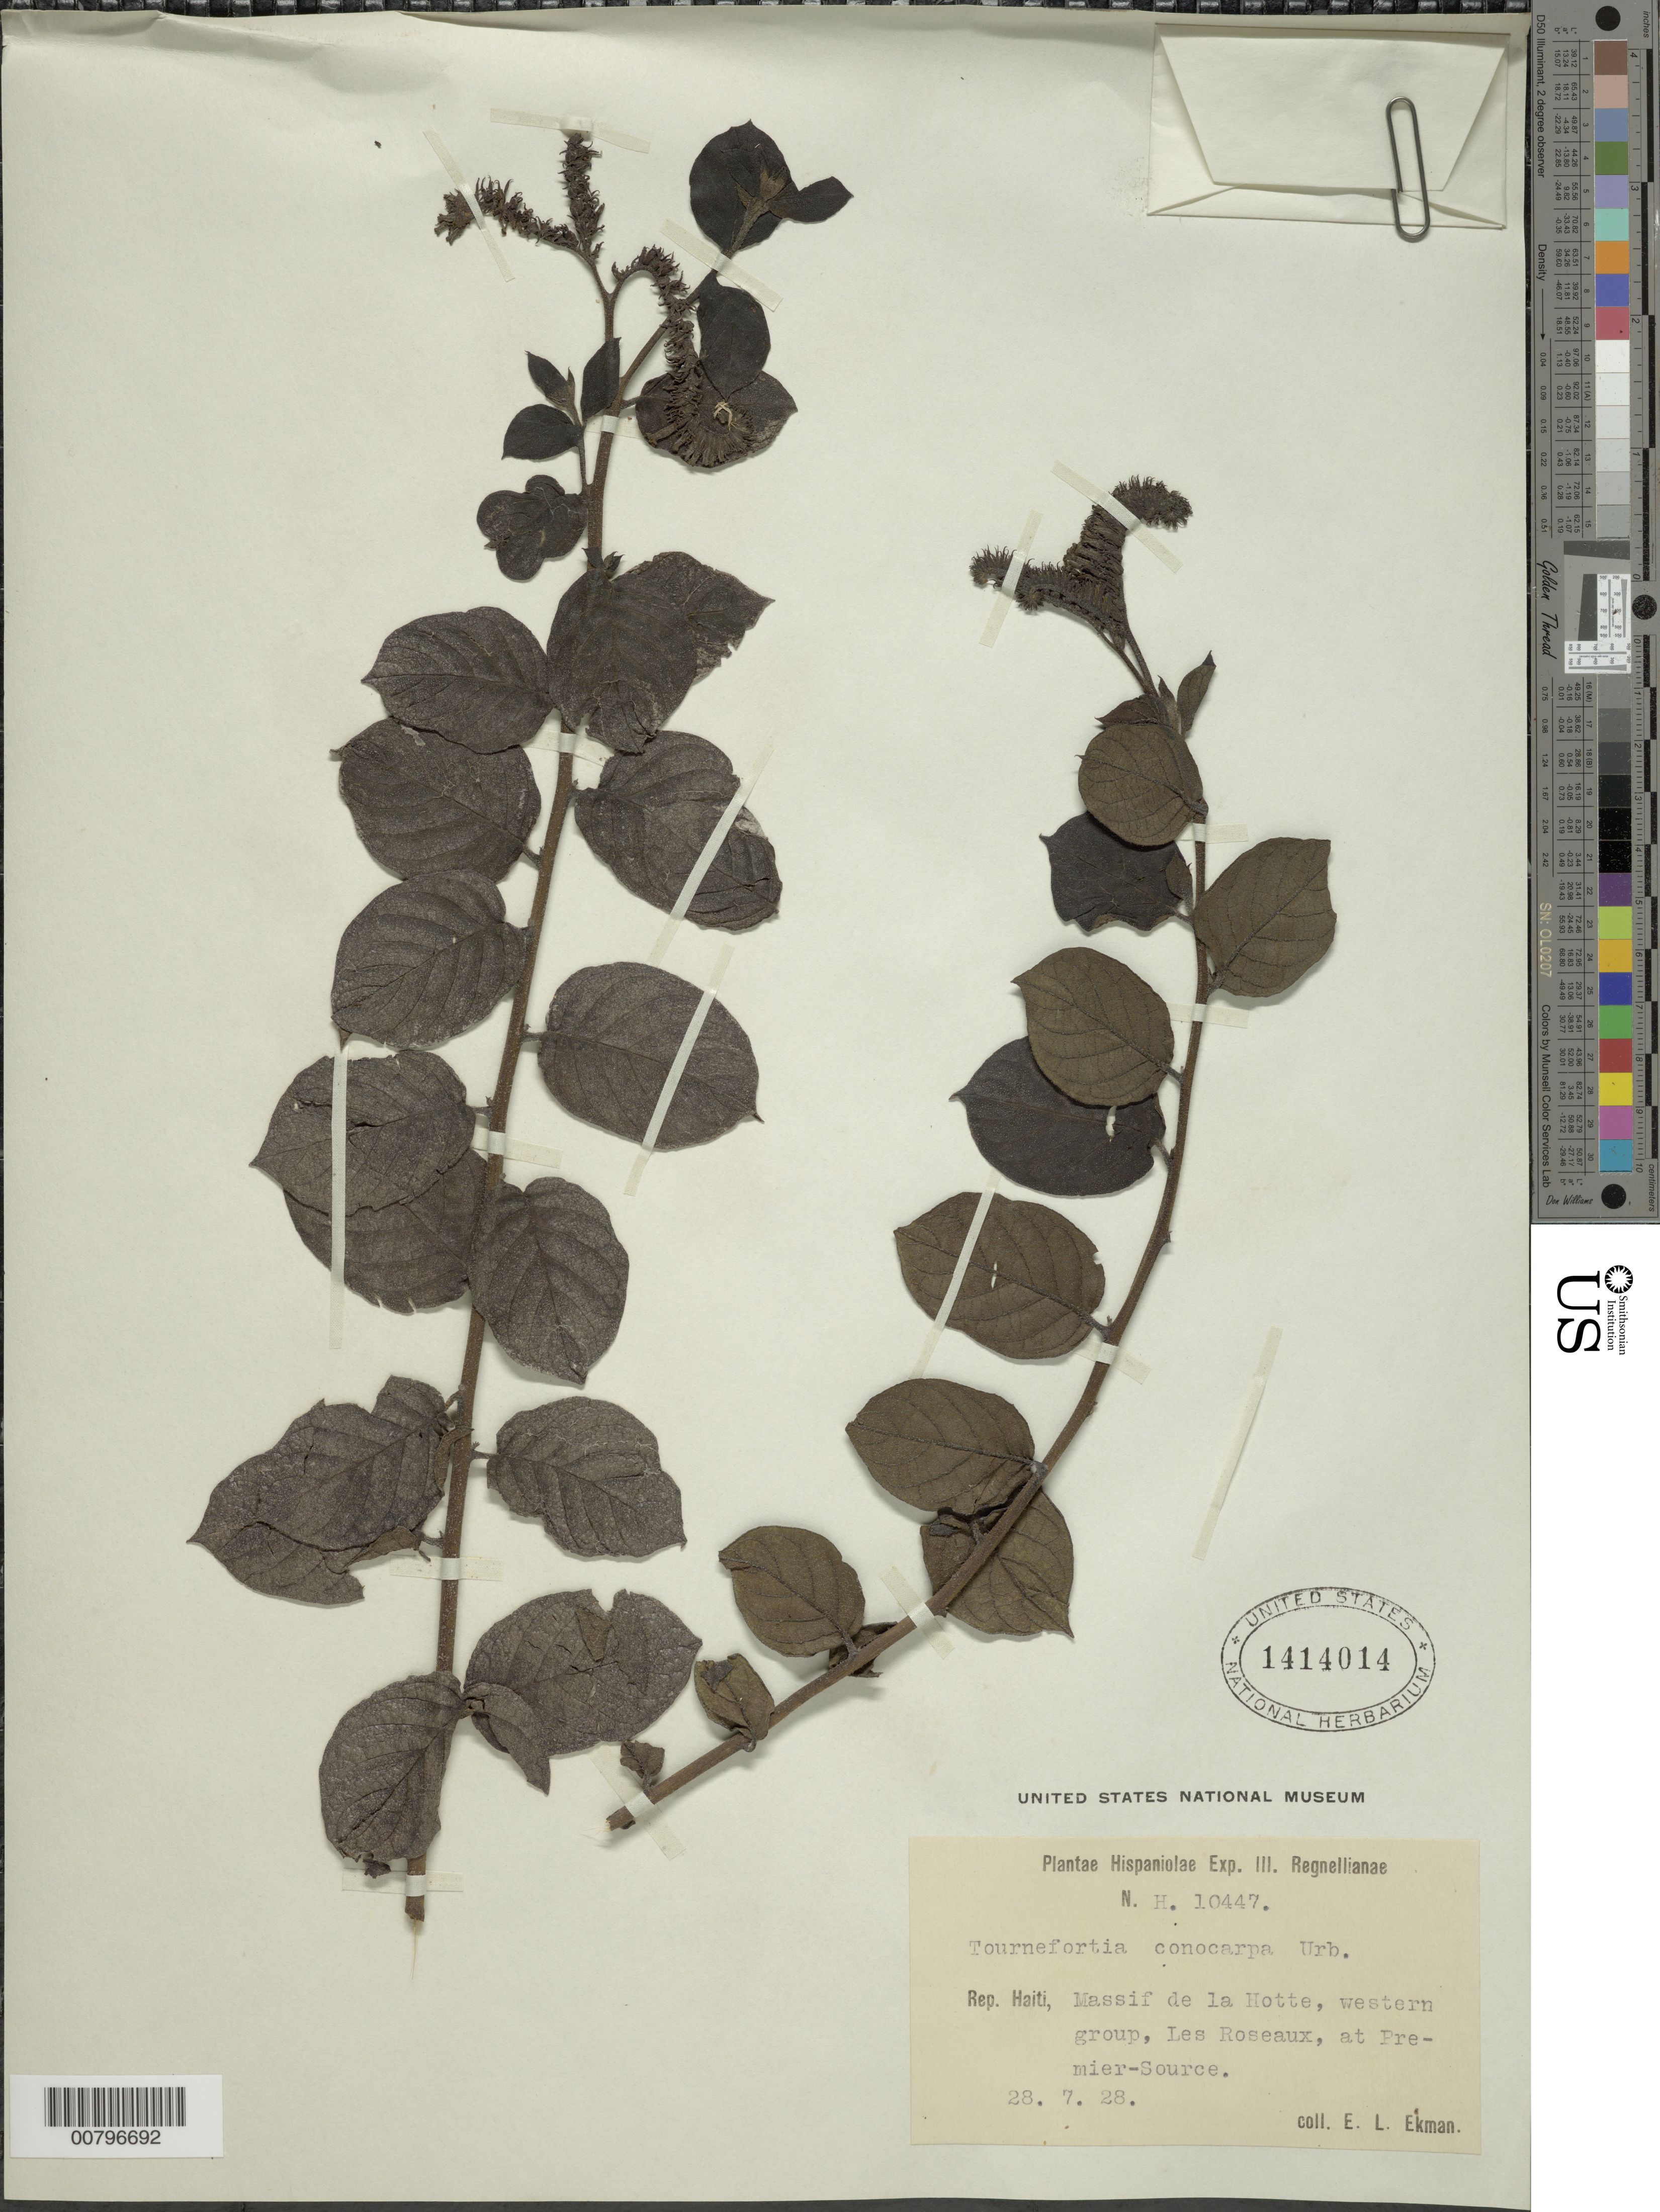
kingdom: Plantae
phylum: Tracheophyta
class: Magnoliopsida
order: Boraginales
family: Heliotropiaceae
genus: Tournefortia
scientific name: Tournefortia conocarpa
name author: Urb.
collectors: E. L. Ekman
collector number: H 10447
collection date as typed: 28 Jul 1928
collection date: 1928-07-28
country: Haiti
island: Hispaniola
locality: Massif de la Hotte, western group, Les Roseaux, at Premier-Source.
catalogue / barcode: US 1414014